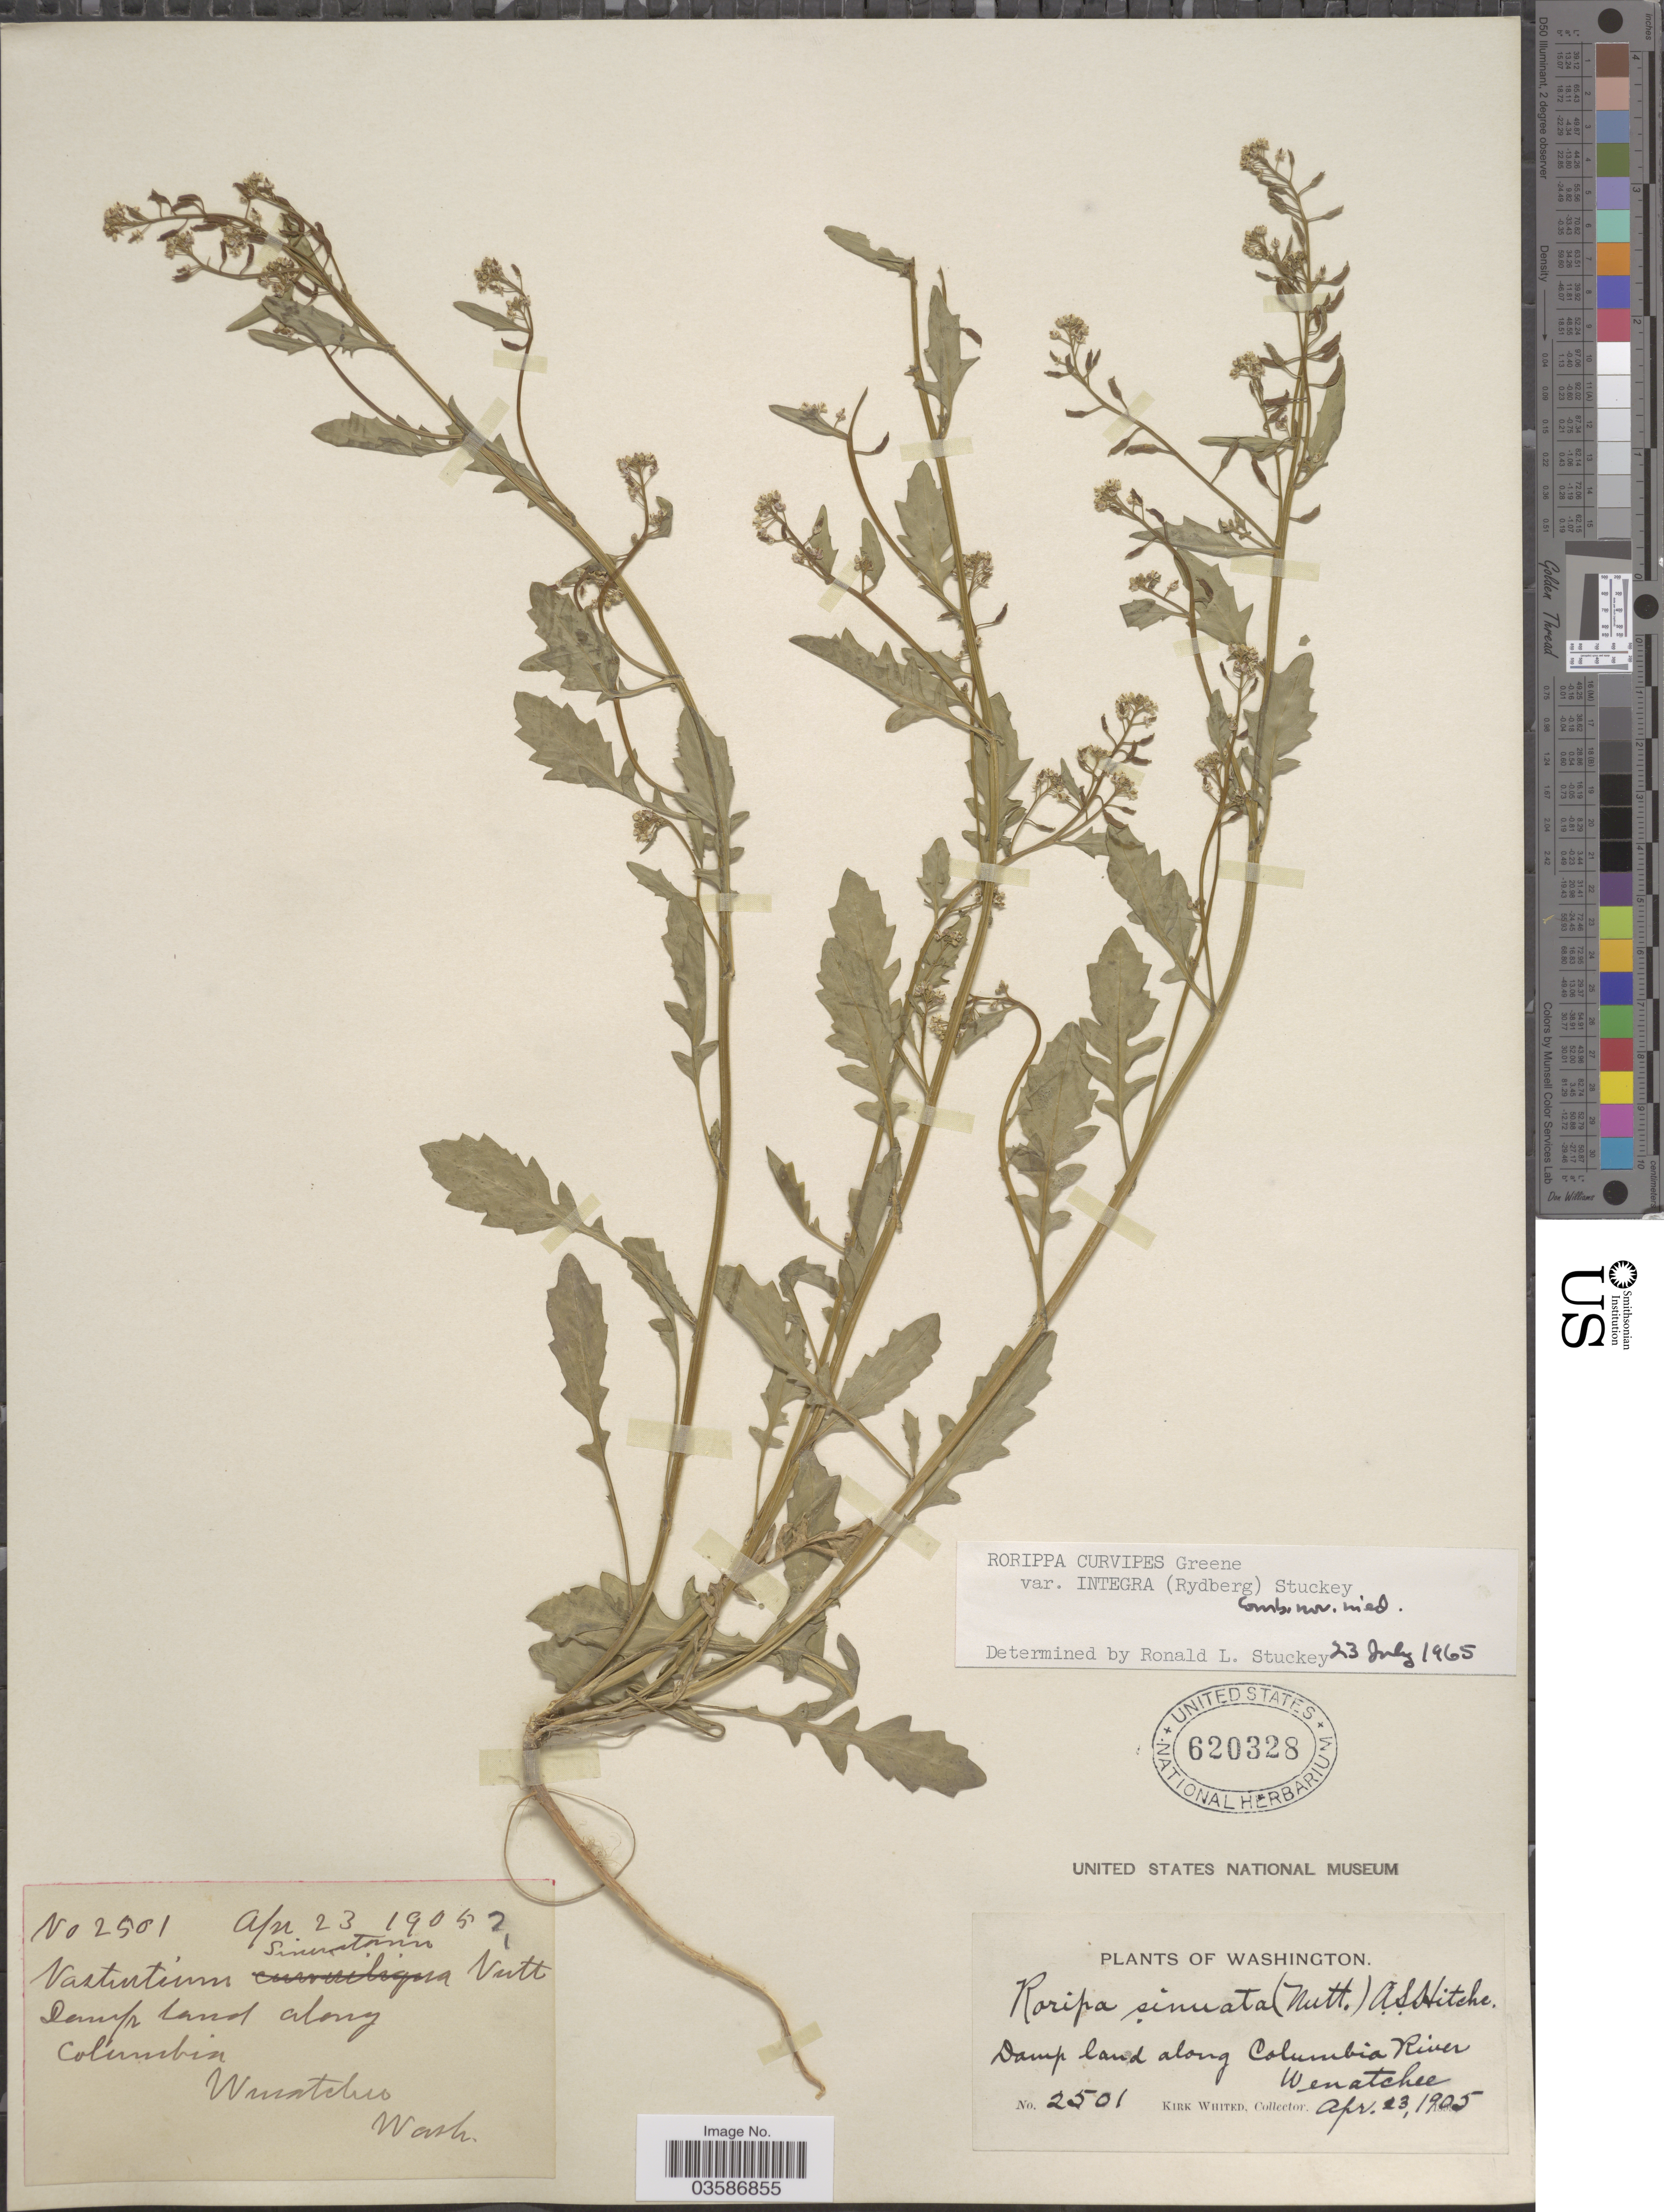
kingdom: Plantae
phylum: Tracheophyta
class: Magnoliopsida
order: Brassicales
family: Brassicaceae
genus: Rorippa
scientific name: Rorippa curvipes var. integra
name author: (Rydb.) Stuckey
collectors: K. Whited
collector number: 2501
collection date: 1905-04-23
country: United States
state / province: Washington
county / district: Chelan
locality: Damp land along Columbia River, Wenatchee.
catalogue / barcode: US 620328